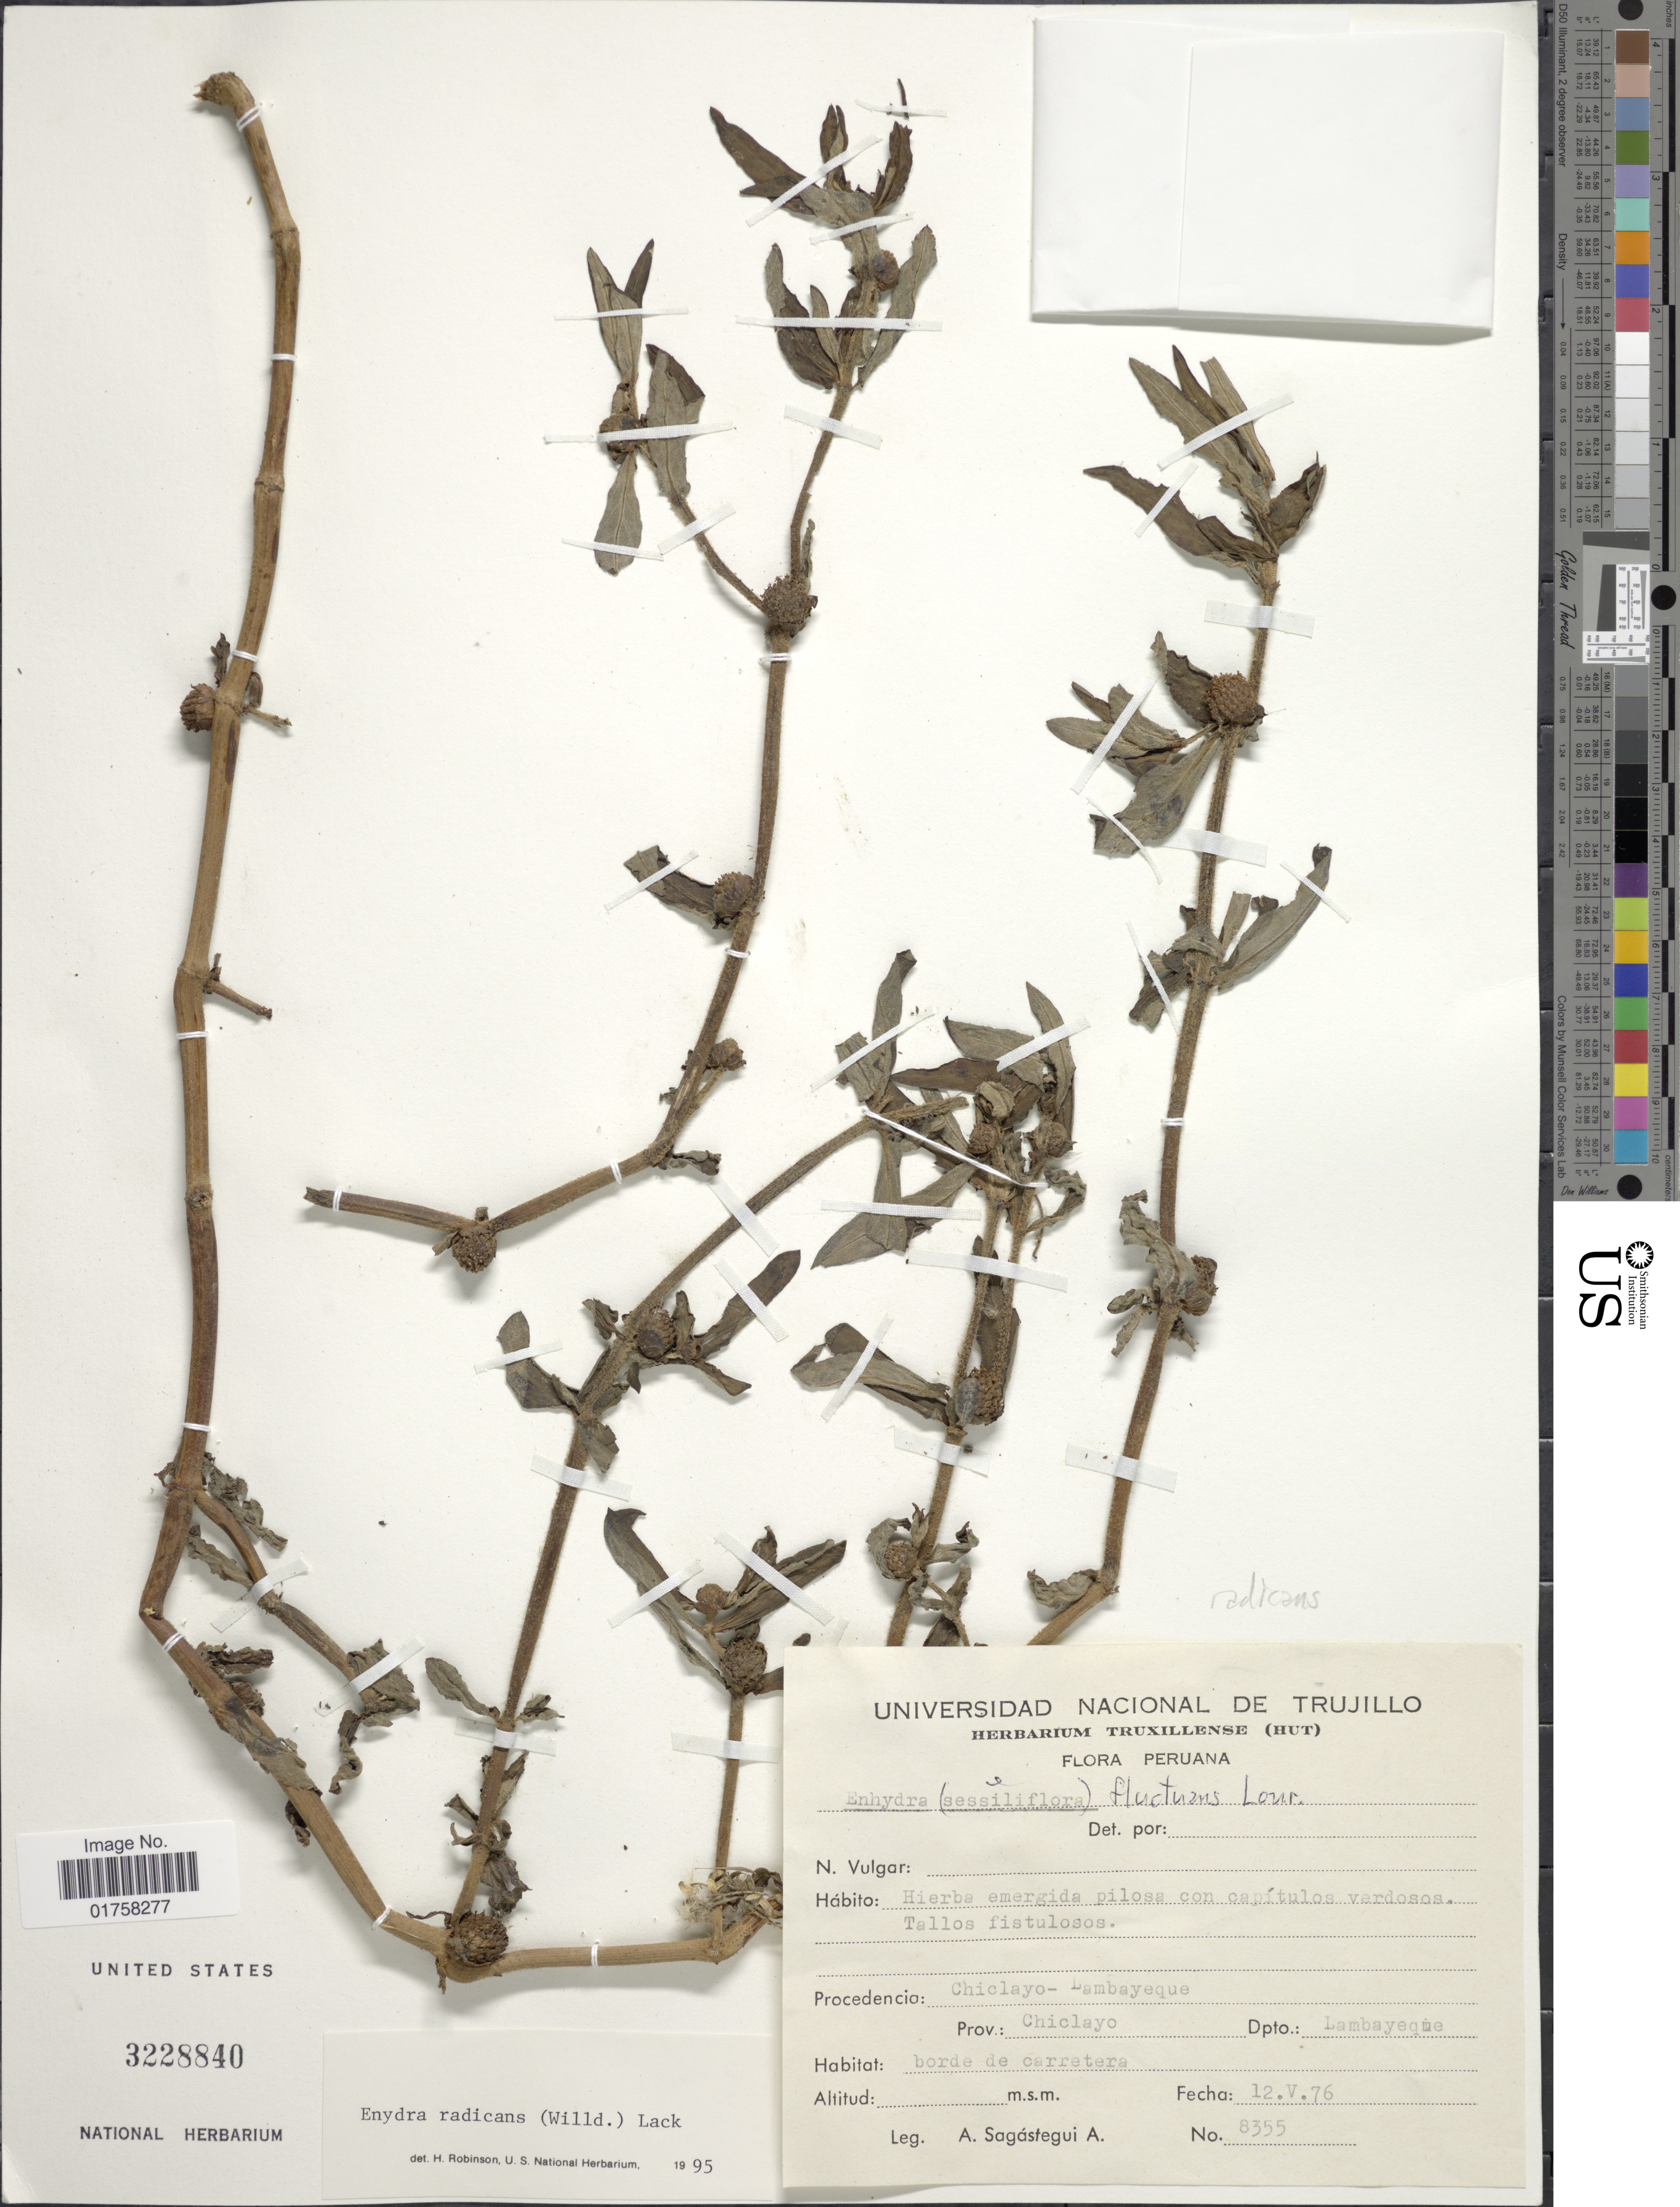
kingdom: Plantae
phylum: Tracheophyta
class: Magnoliopsida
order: Asterales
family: Asteraceae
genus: Enhydra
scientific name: Enhydra radicans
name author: (Willd.) Lack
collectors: A. Sagástegui A.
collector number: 8355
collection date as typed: Transcribed d/m/y: 12/5/76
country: Peru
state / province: Lambayeque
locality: Procedencia: Chiclayo-Lambayeque, Prov: Chiclayo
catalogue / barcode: US 3228840